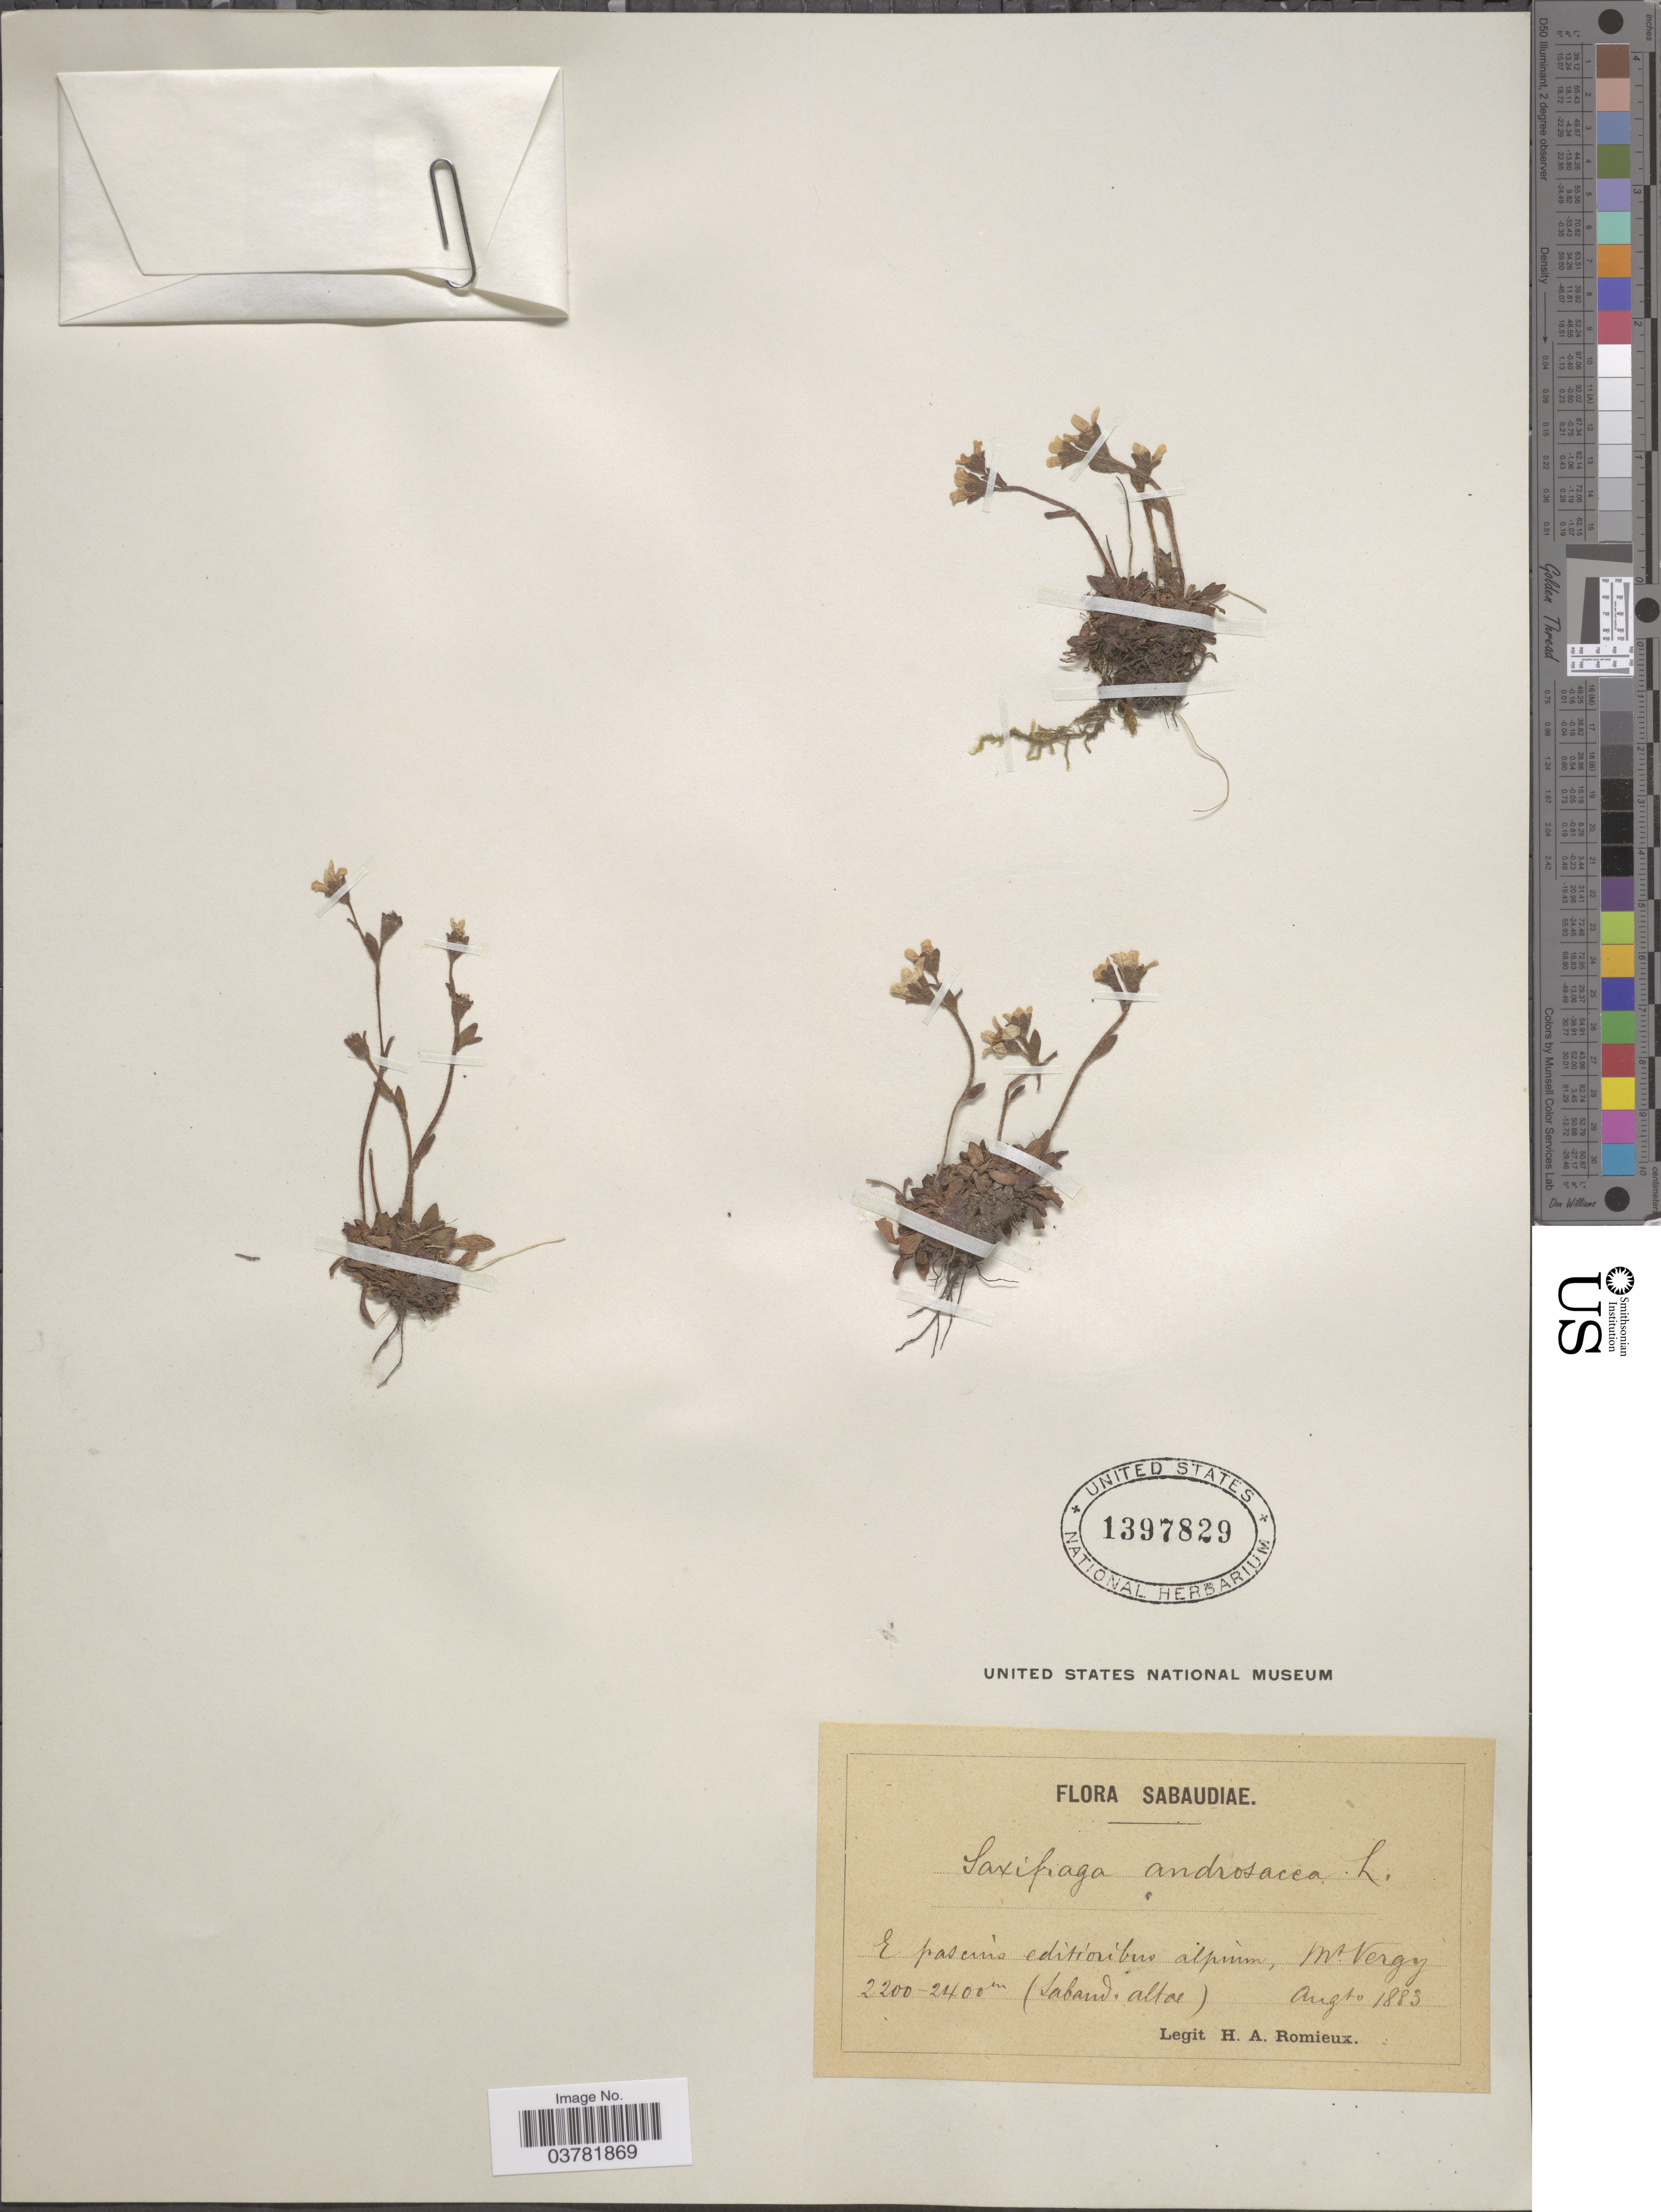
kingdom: Plantae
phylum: Tracheophyta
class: Magnoliopsida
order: Saxifragales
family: Saxifragaceae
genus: Saxifraga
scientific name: Saxifraga androsacea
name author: L.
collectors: Romieux, H.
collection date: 1885-08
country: France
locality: Sabaudiae. E pascuis editioribus alpium, Mt. Vergy.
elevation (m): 2200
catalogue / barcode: US 1397829